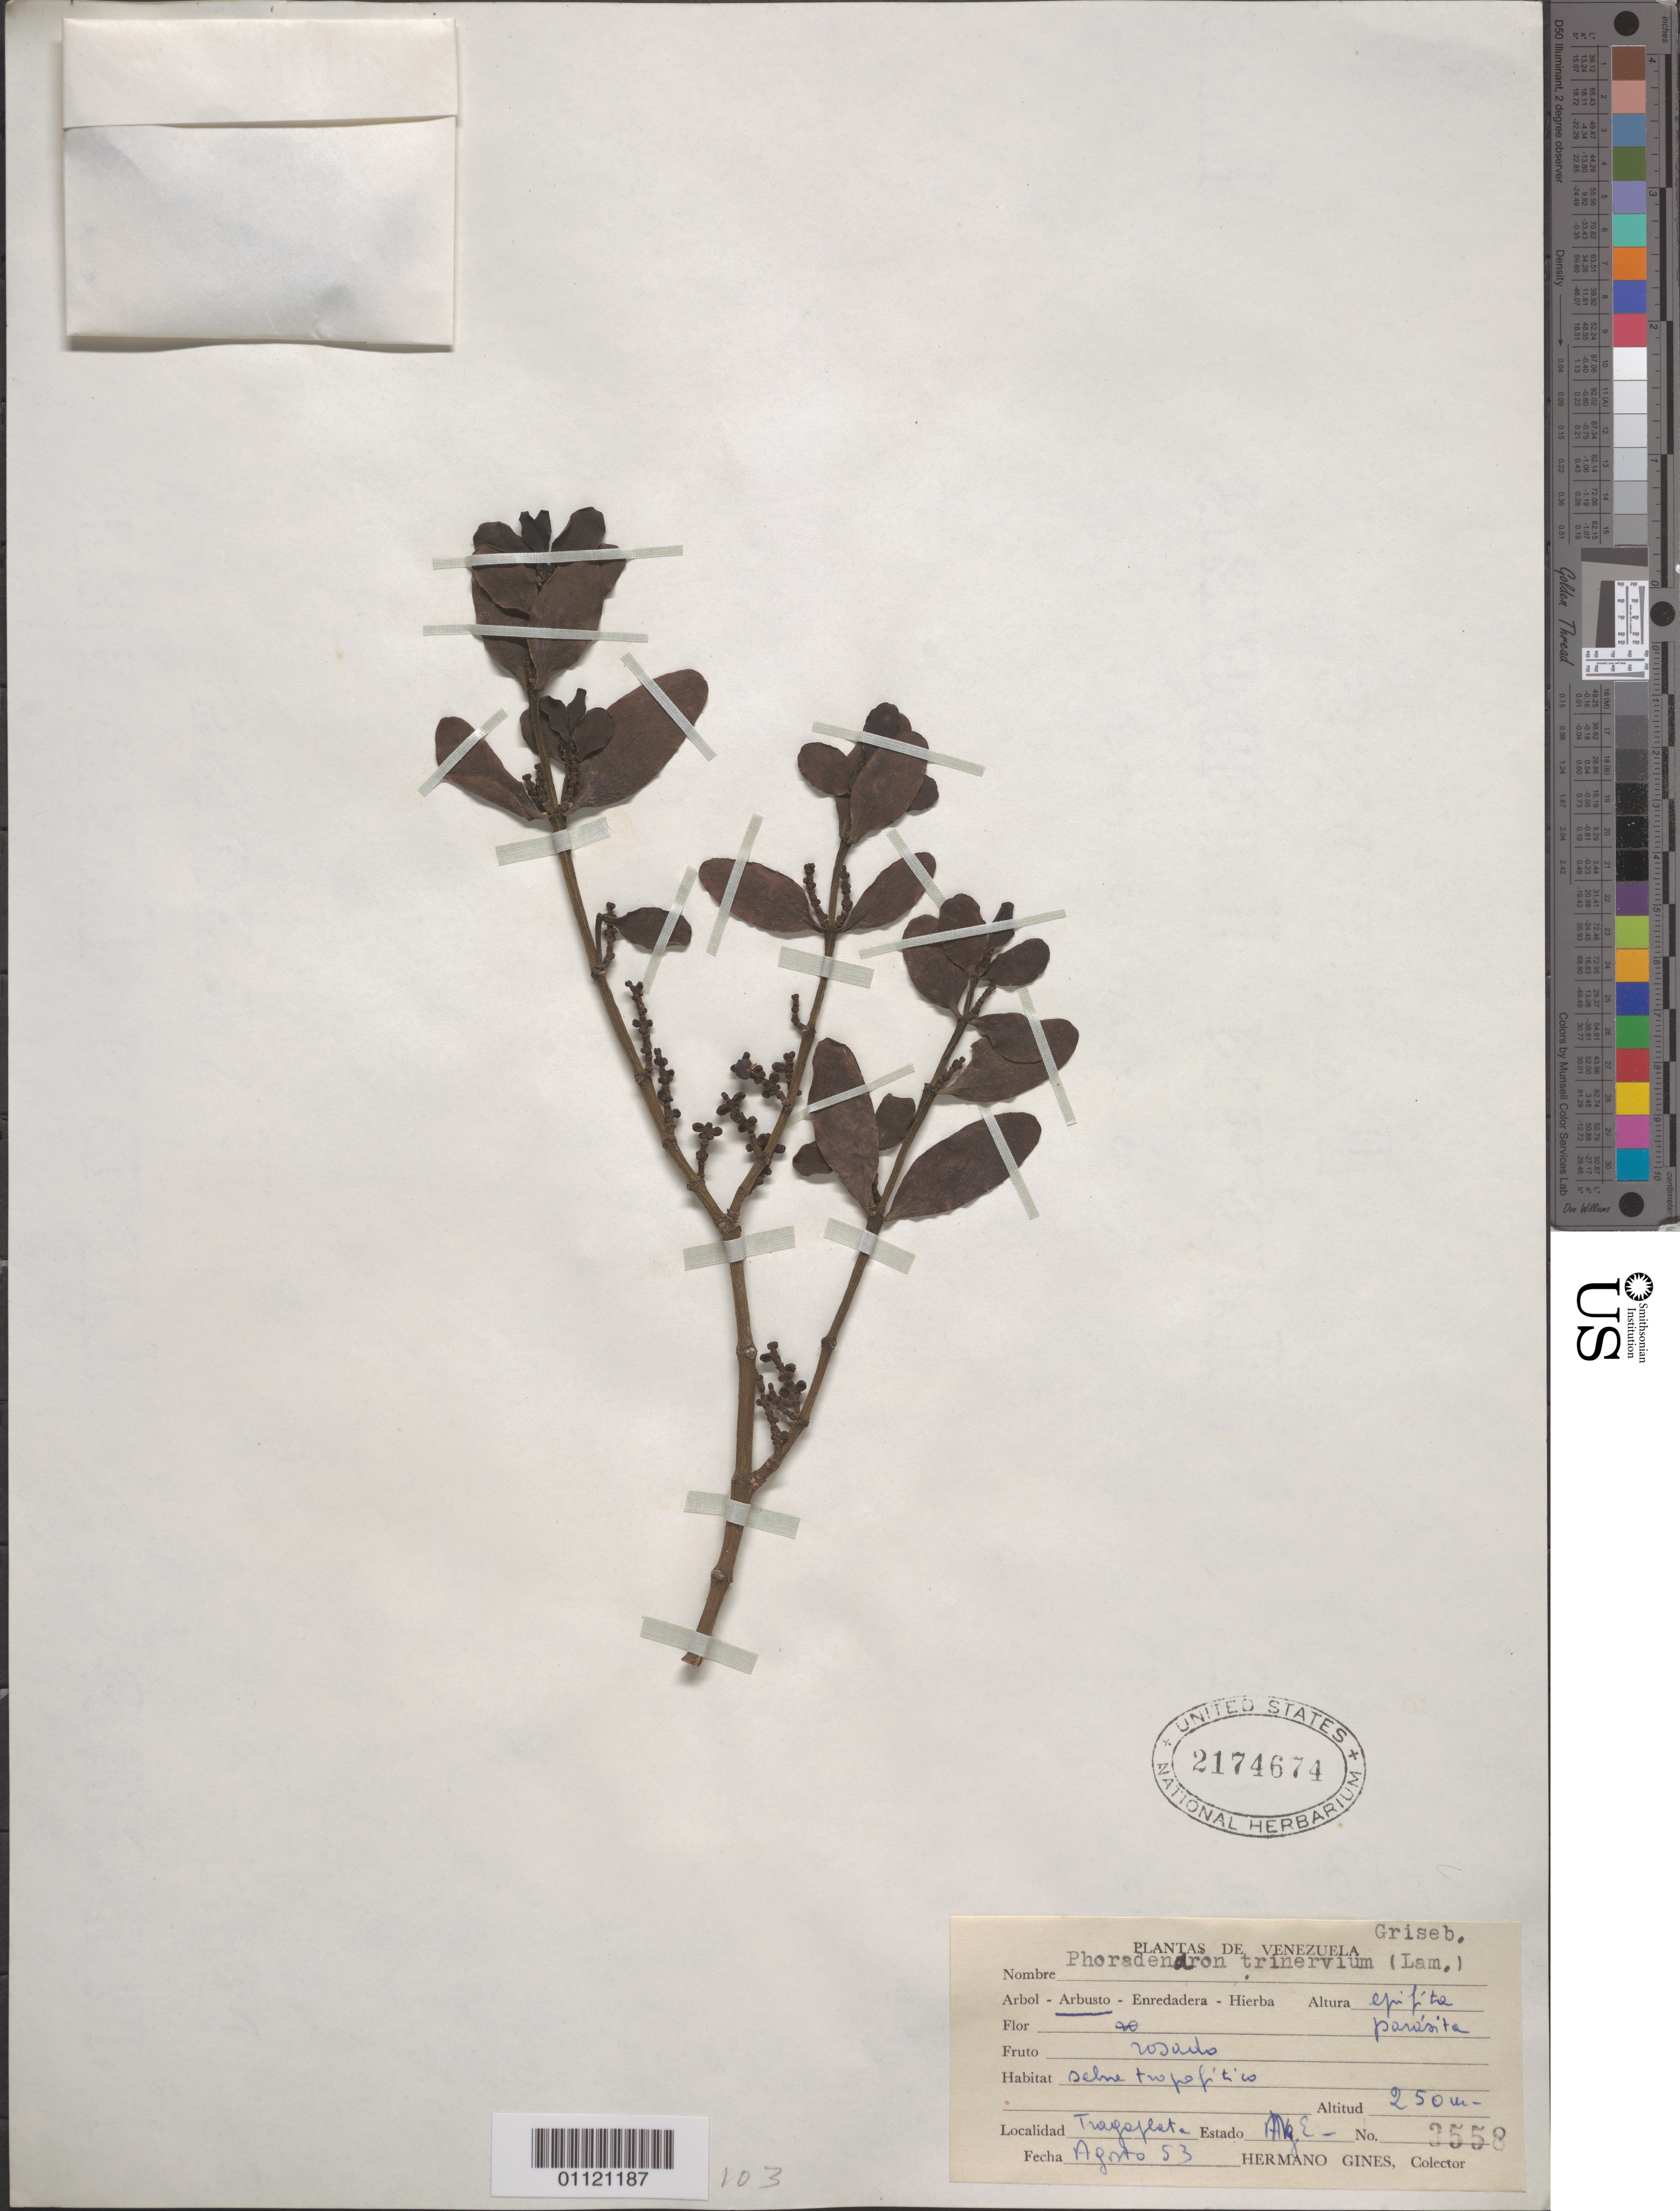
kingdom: Plantae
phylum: Tracheophyta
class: Magnoliopsida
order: Santalales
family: Viscaceae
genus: Phoradendron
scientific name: Phoradendron trinervium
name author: (Lam.) Griseb.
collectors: Bro. Gines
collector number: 3558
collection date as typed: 01 Aug 1953 to 31 Aug 1953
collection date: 1953-08-01/1953-08-31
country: Venezuela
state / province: Nueva Esparta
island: Margarita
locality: Tragaplata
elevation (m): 250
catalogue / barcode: US 2174674